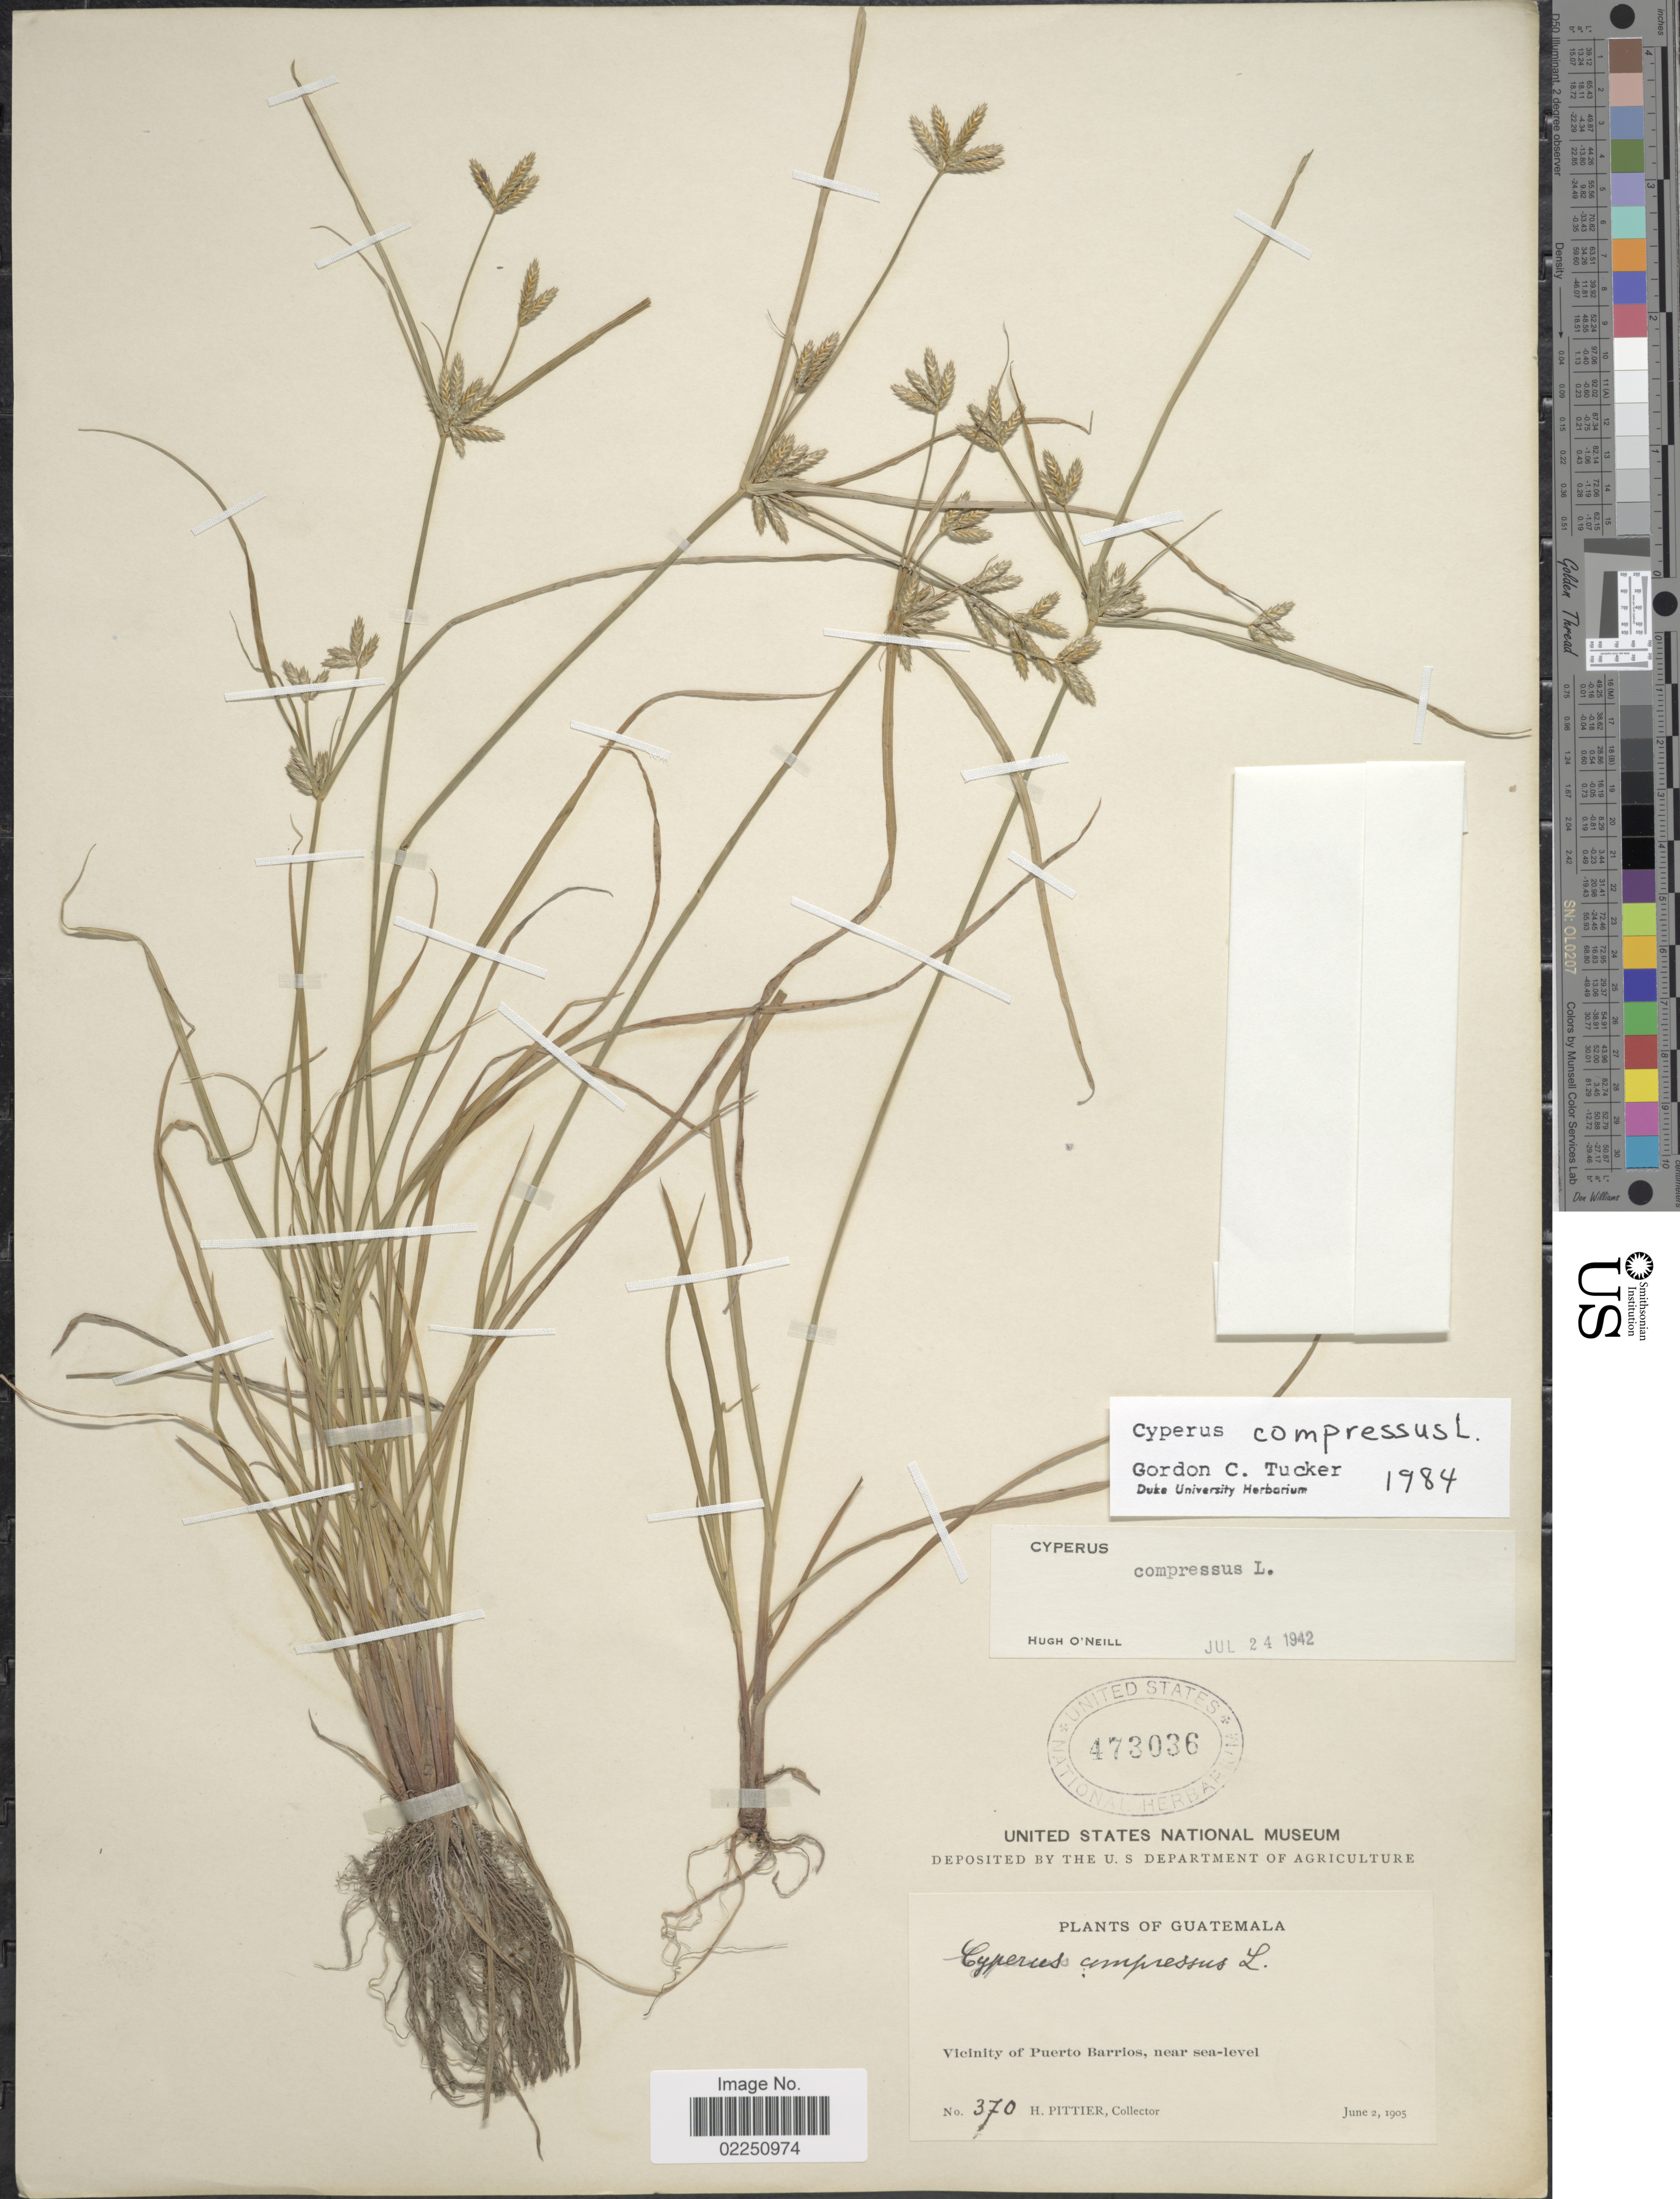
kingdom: Plantae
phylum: Tracheophyta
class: Liliopsida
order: Poales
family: Cyperaceae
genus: Cyperus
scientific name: Cyperus compressus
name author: L.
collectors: H. F. Pittier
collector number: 370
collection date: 1905-06-02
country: Guatemala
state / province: Izabal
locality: Vicinity of Puerto Barrios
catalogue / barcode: US 473036